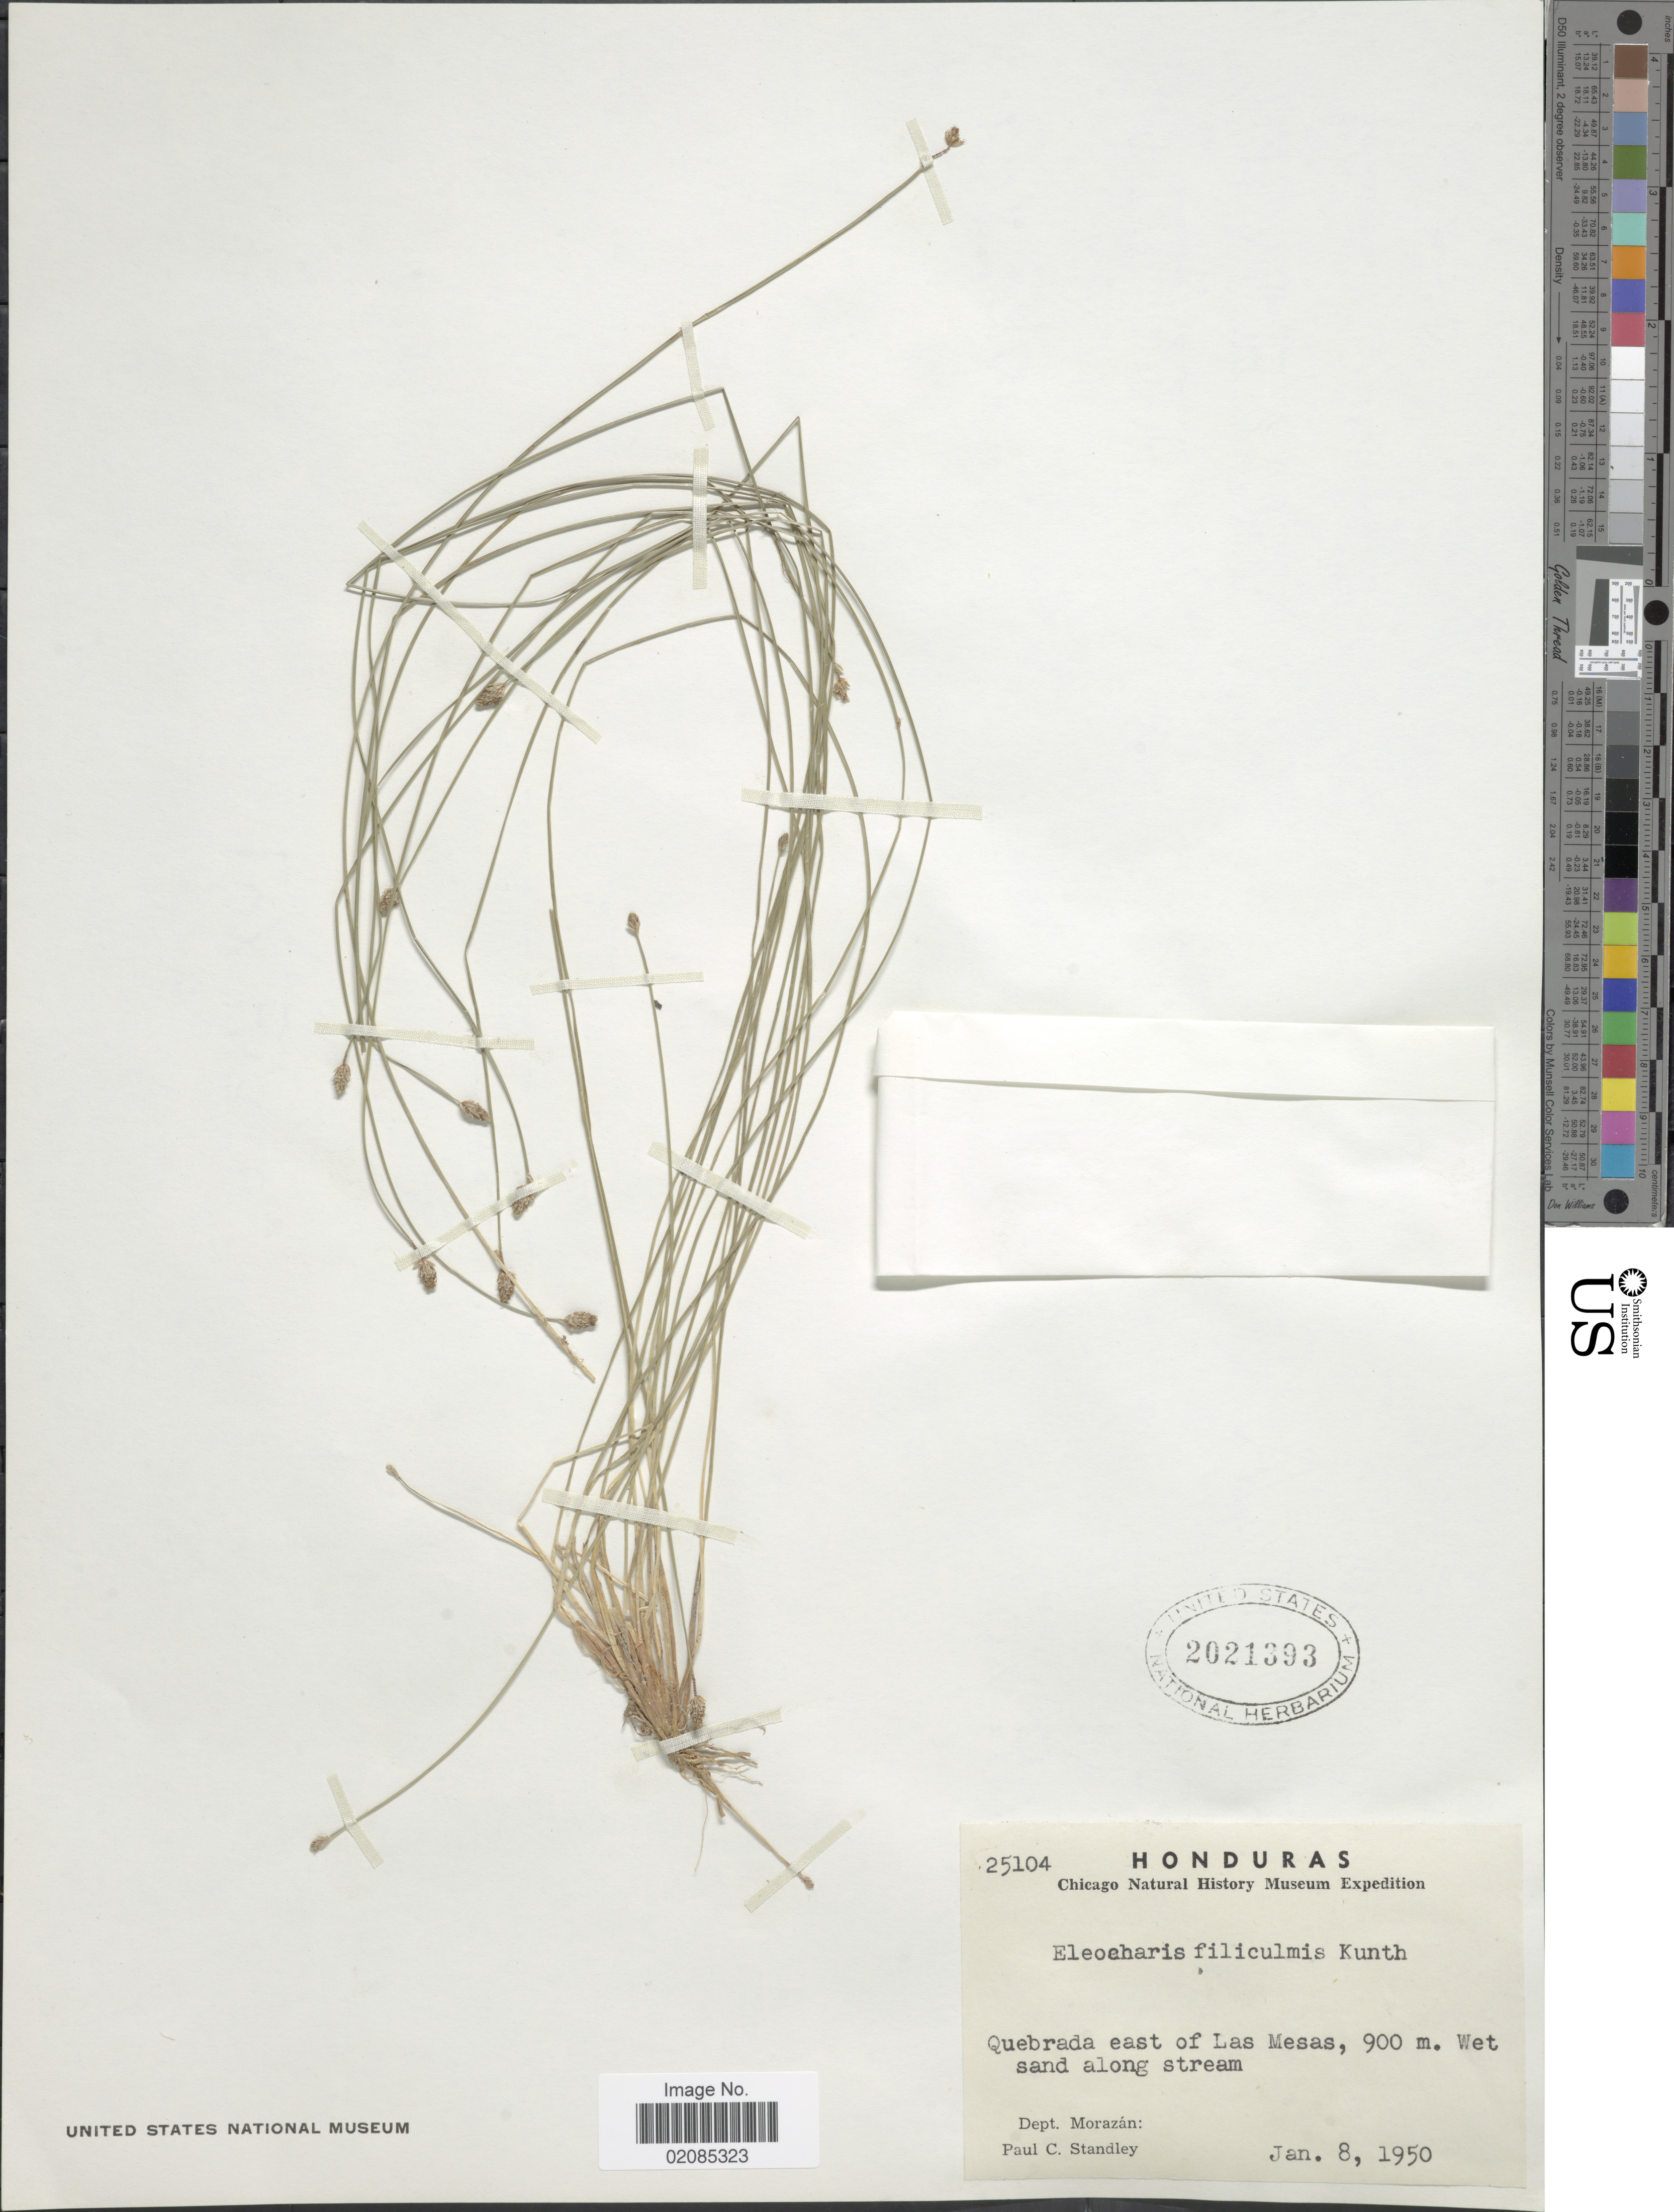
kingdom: Plantae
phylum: Tracheophyta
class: Liliopsida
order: Poales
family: Cyperaceae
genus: Eleocharis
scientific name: Eleocharis filiculmis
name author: Kunth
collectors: P. C. Standley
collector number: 25104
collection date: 1950-01-08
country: Honduras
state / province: Fco. Morazán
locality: Quebrada east of Las Mesas. Dept. Morazan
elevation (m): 900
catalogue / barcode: US 2021393